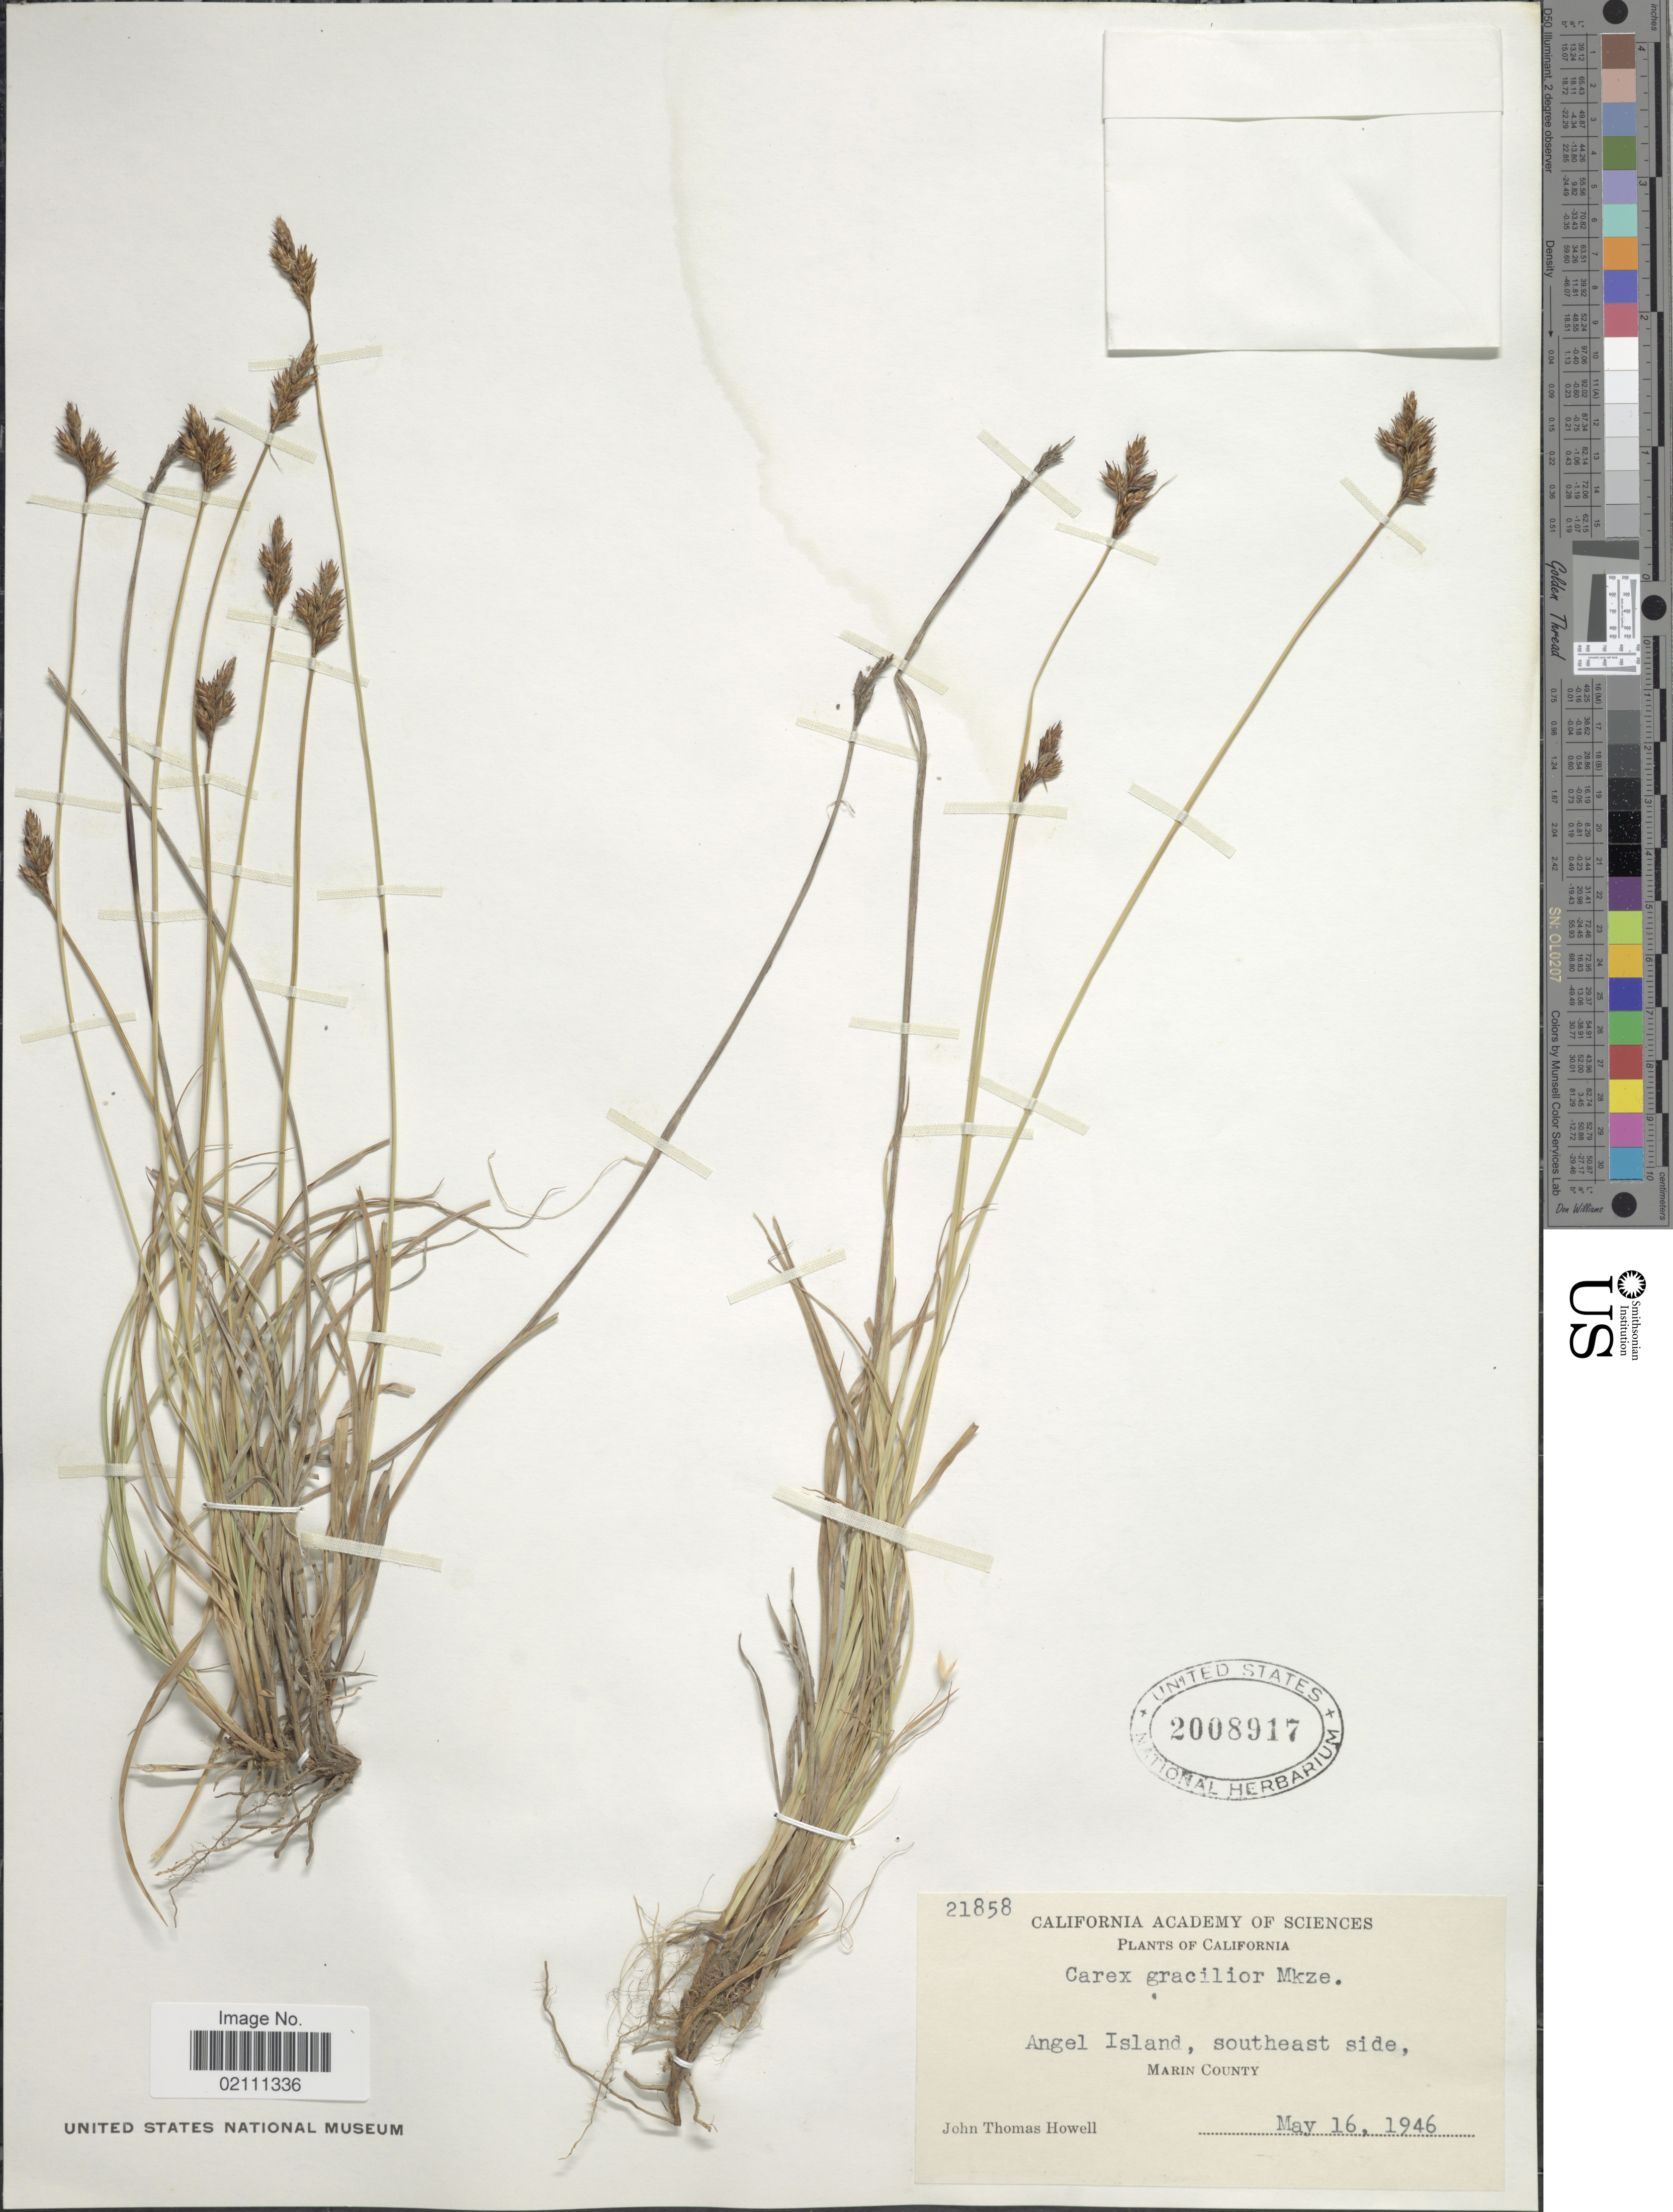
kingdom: Plantae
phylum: Tracheophyta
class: Liliopsida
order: Poales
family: Cyperaceae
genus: Carex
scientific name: Carex gracilior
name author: Mack.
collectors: J. T. Howell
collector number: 21858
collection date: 1946-05-16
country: United States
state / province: California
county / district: Marin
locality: Marin County, Angel Island, southeast side.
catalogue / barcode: US 2008917